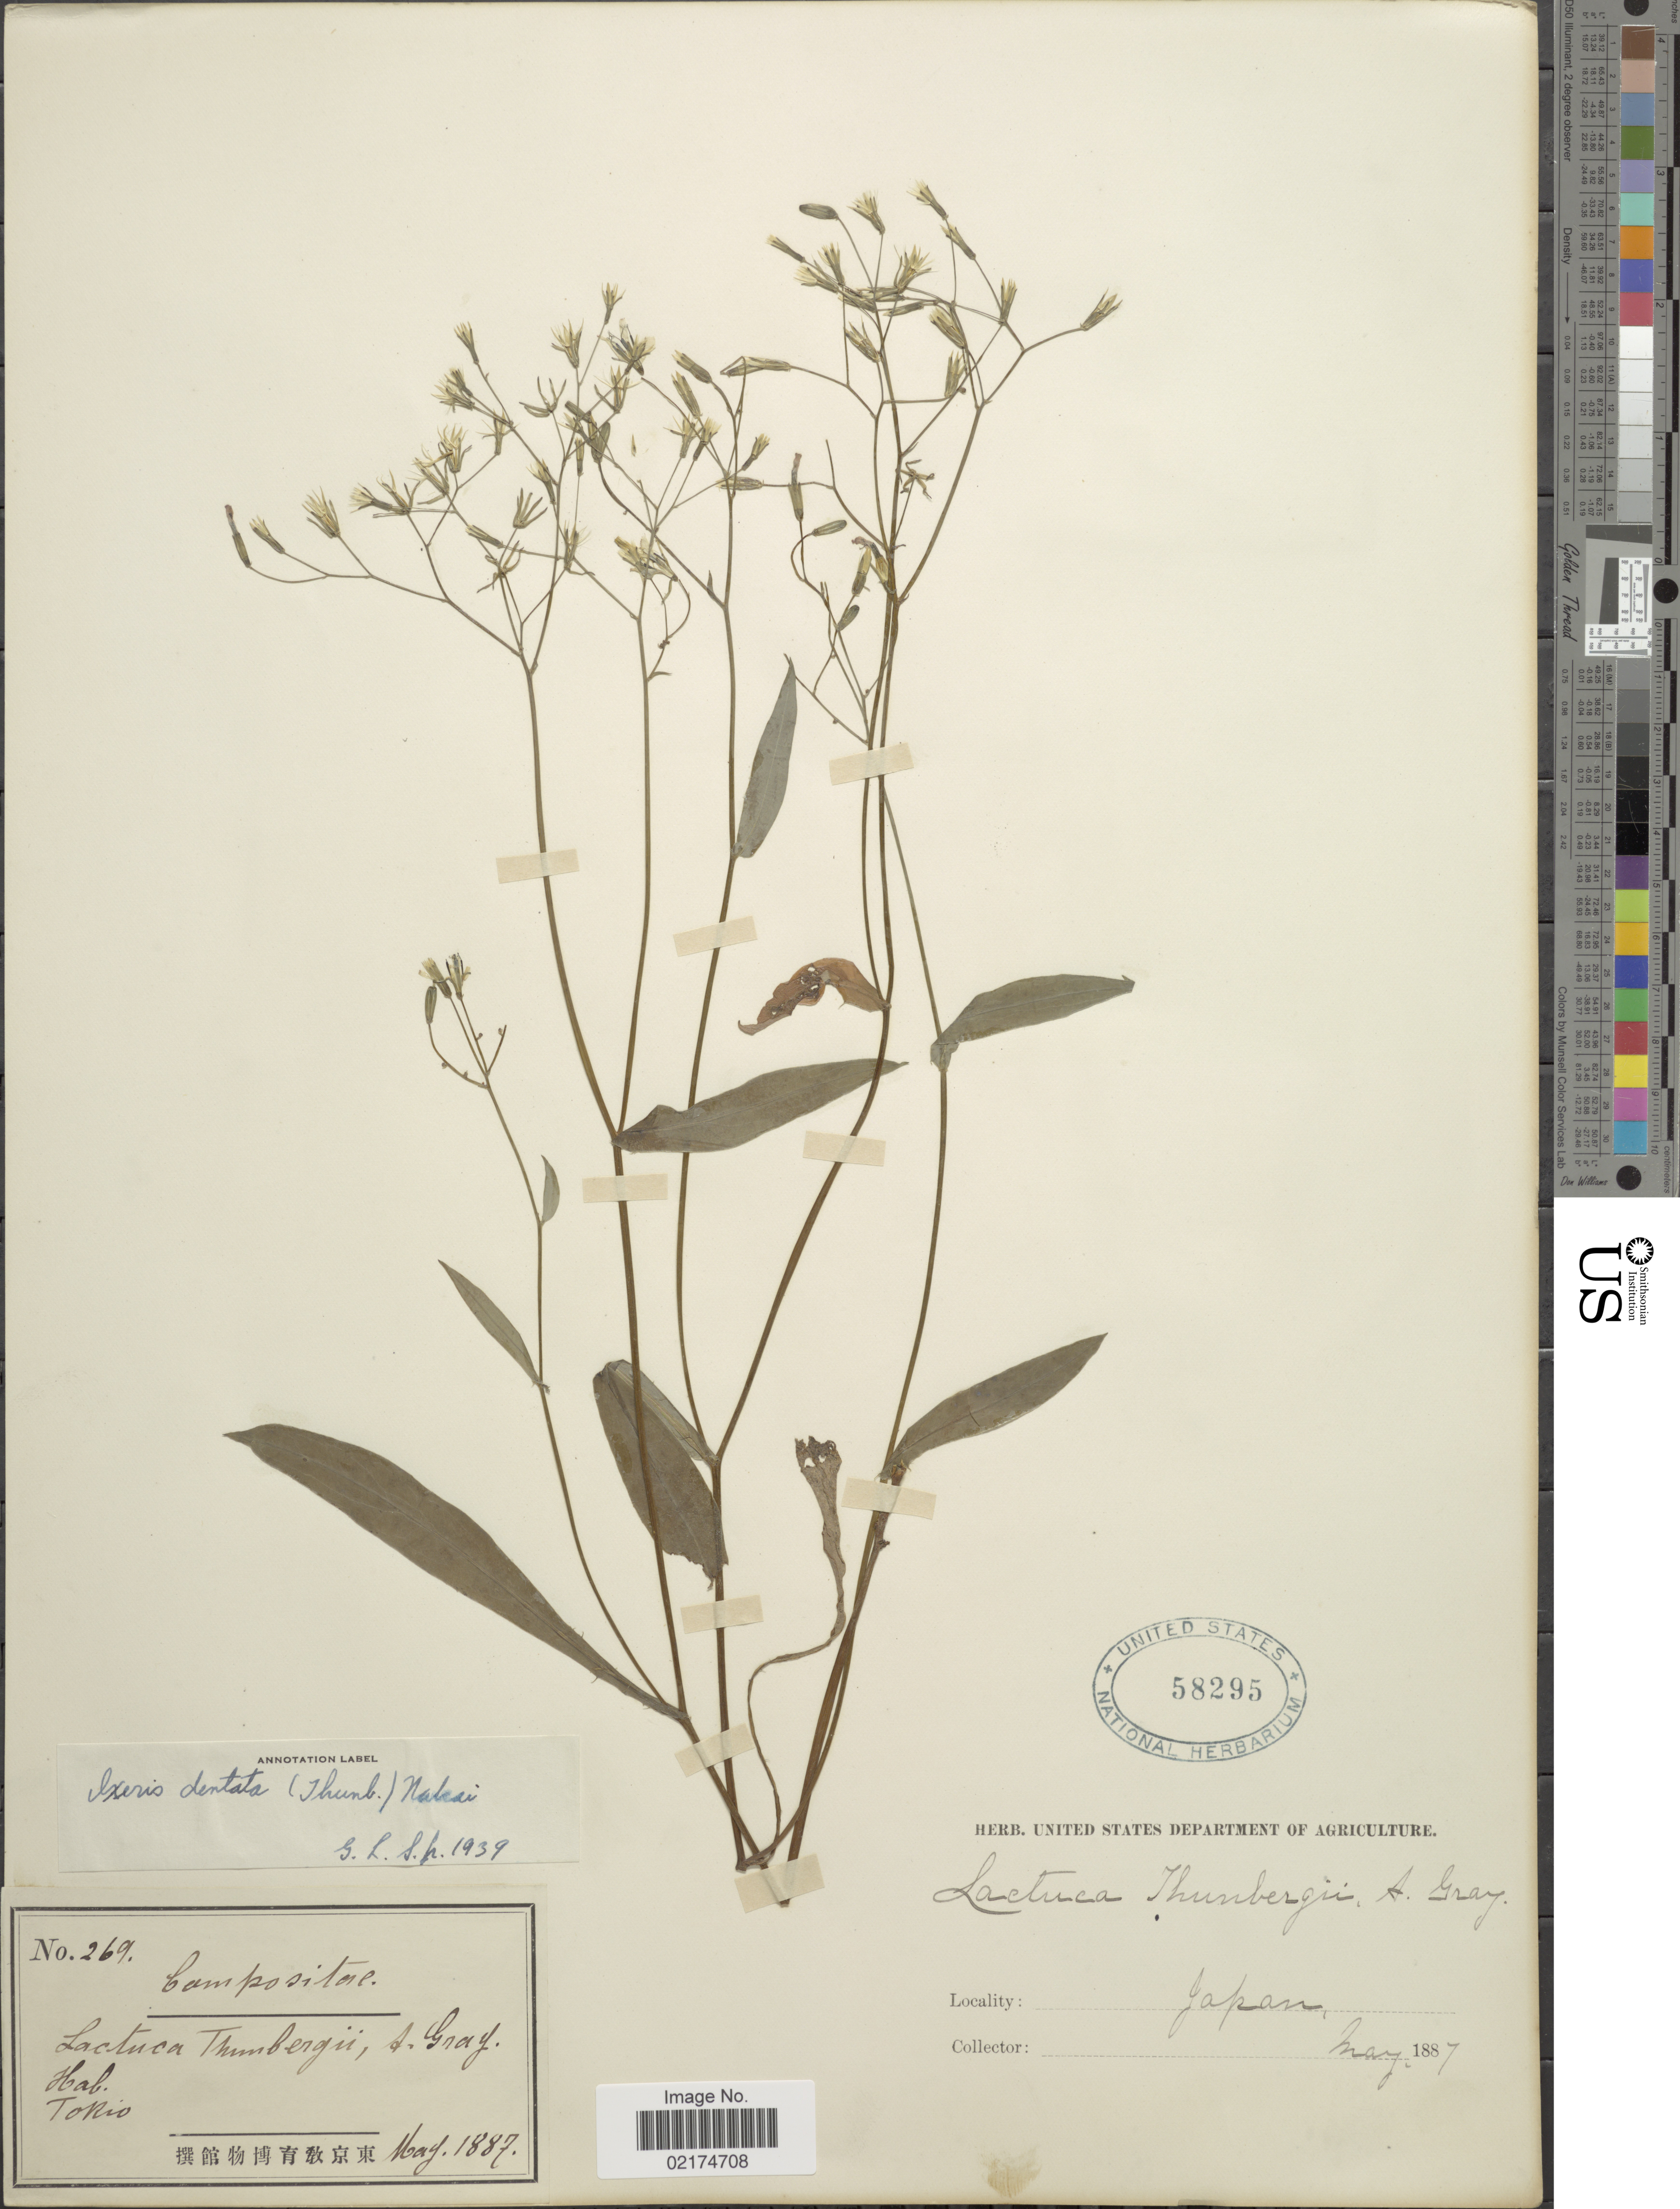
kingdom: Plantae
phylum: Tracheophyta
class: Magnoliopsida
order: Asterales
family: Asteraceae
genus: Ixeridium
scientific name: Ixeridium dentatum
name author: (Thunb.) Tzvelev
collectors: ex herb. U. S. Department of Agriculture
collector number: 269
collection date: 1887-05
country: Japan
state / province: Tokyo, Federal City of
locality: Tokio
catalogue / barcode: US 58295